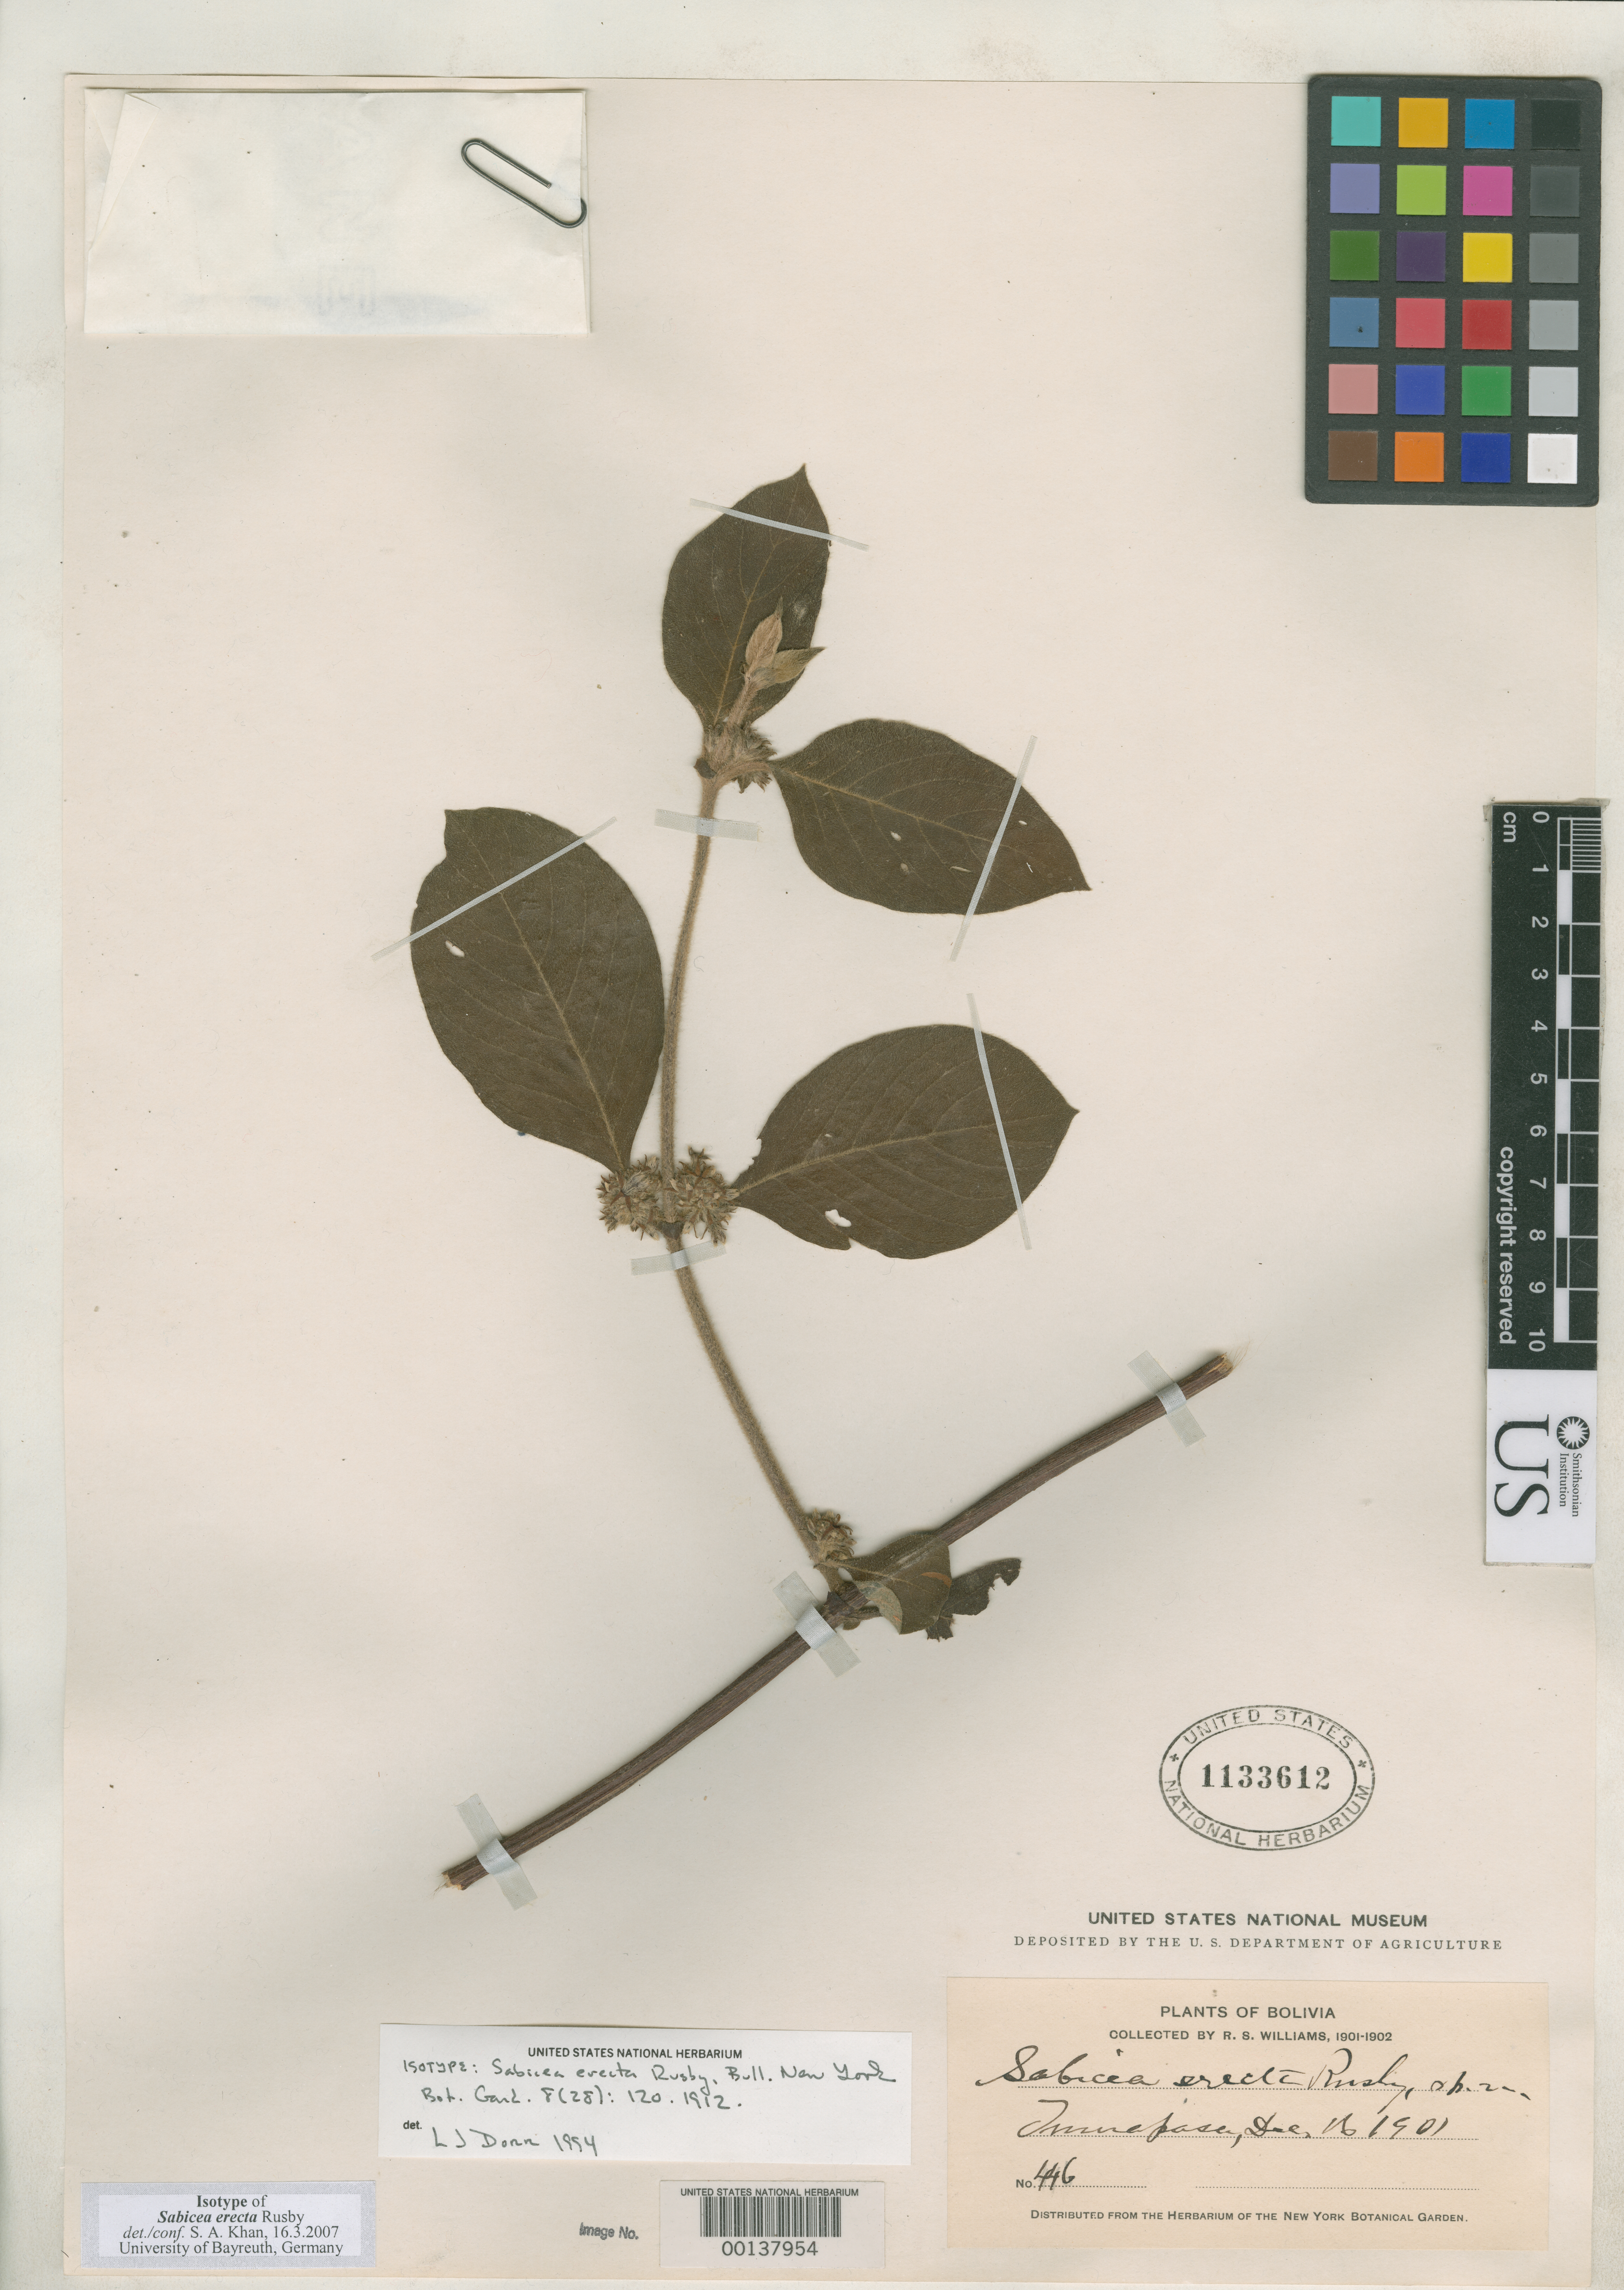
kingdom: Plantae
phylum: Tracheophyta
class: Magnoliopsida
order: Gentianales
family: Rubiaceae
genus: Sabicea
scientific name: Sabicea erecta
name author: Rusby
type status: Syntype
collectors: R. S. Williams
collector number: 446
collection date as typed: Dec. 16, 1901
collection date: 1901-12-16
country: Bolivia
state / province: La Paz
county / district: Iturralde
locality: Tumupasa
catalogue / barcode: US 1133612